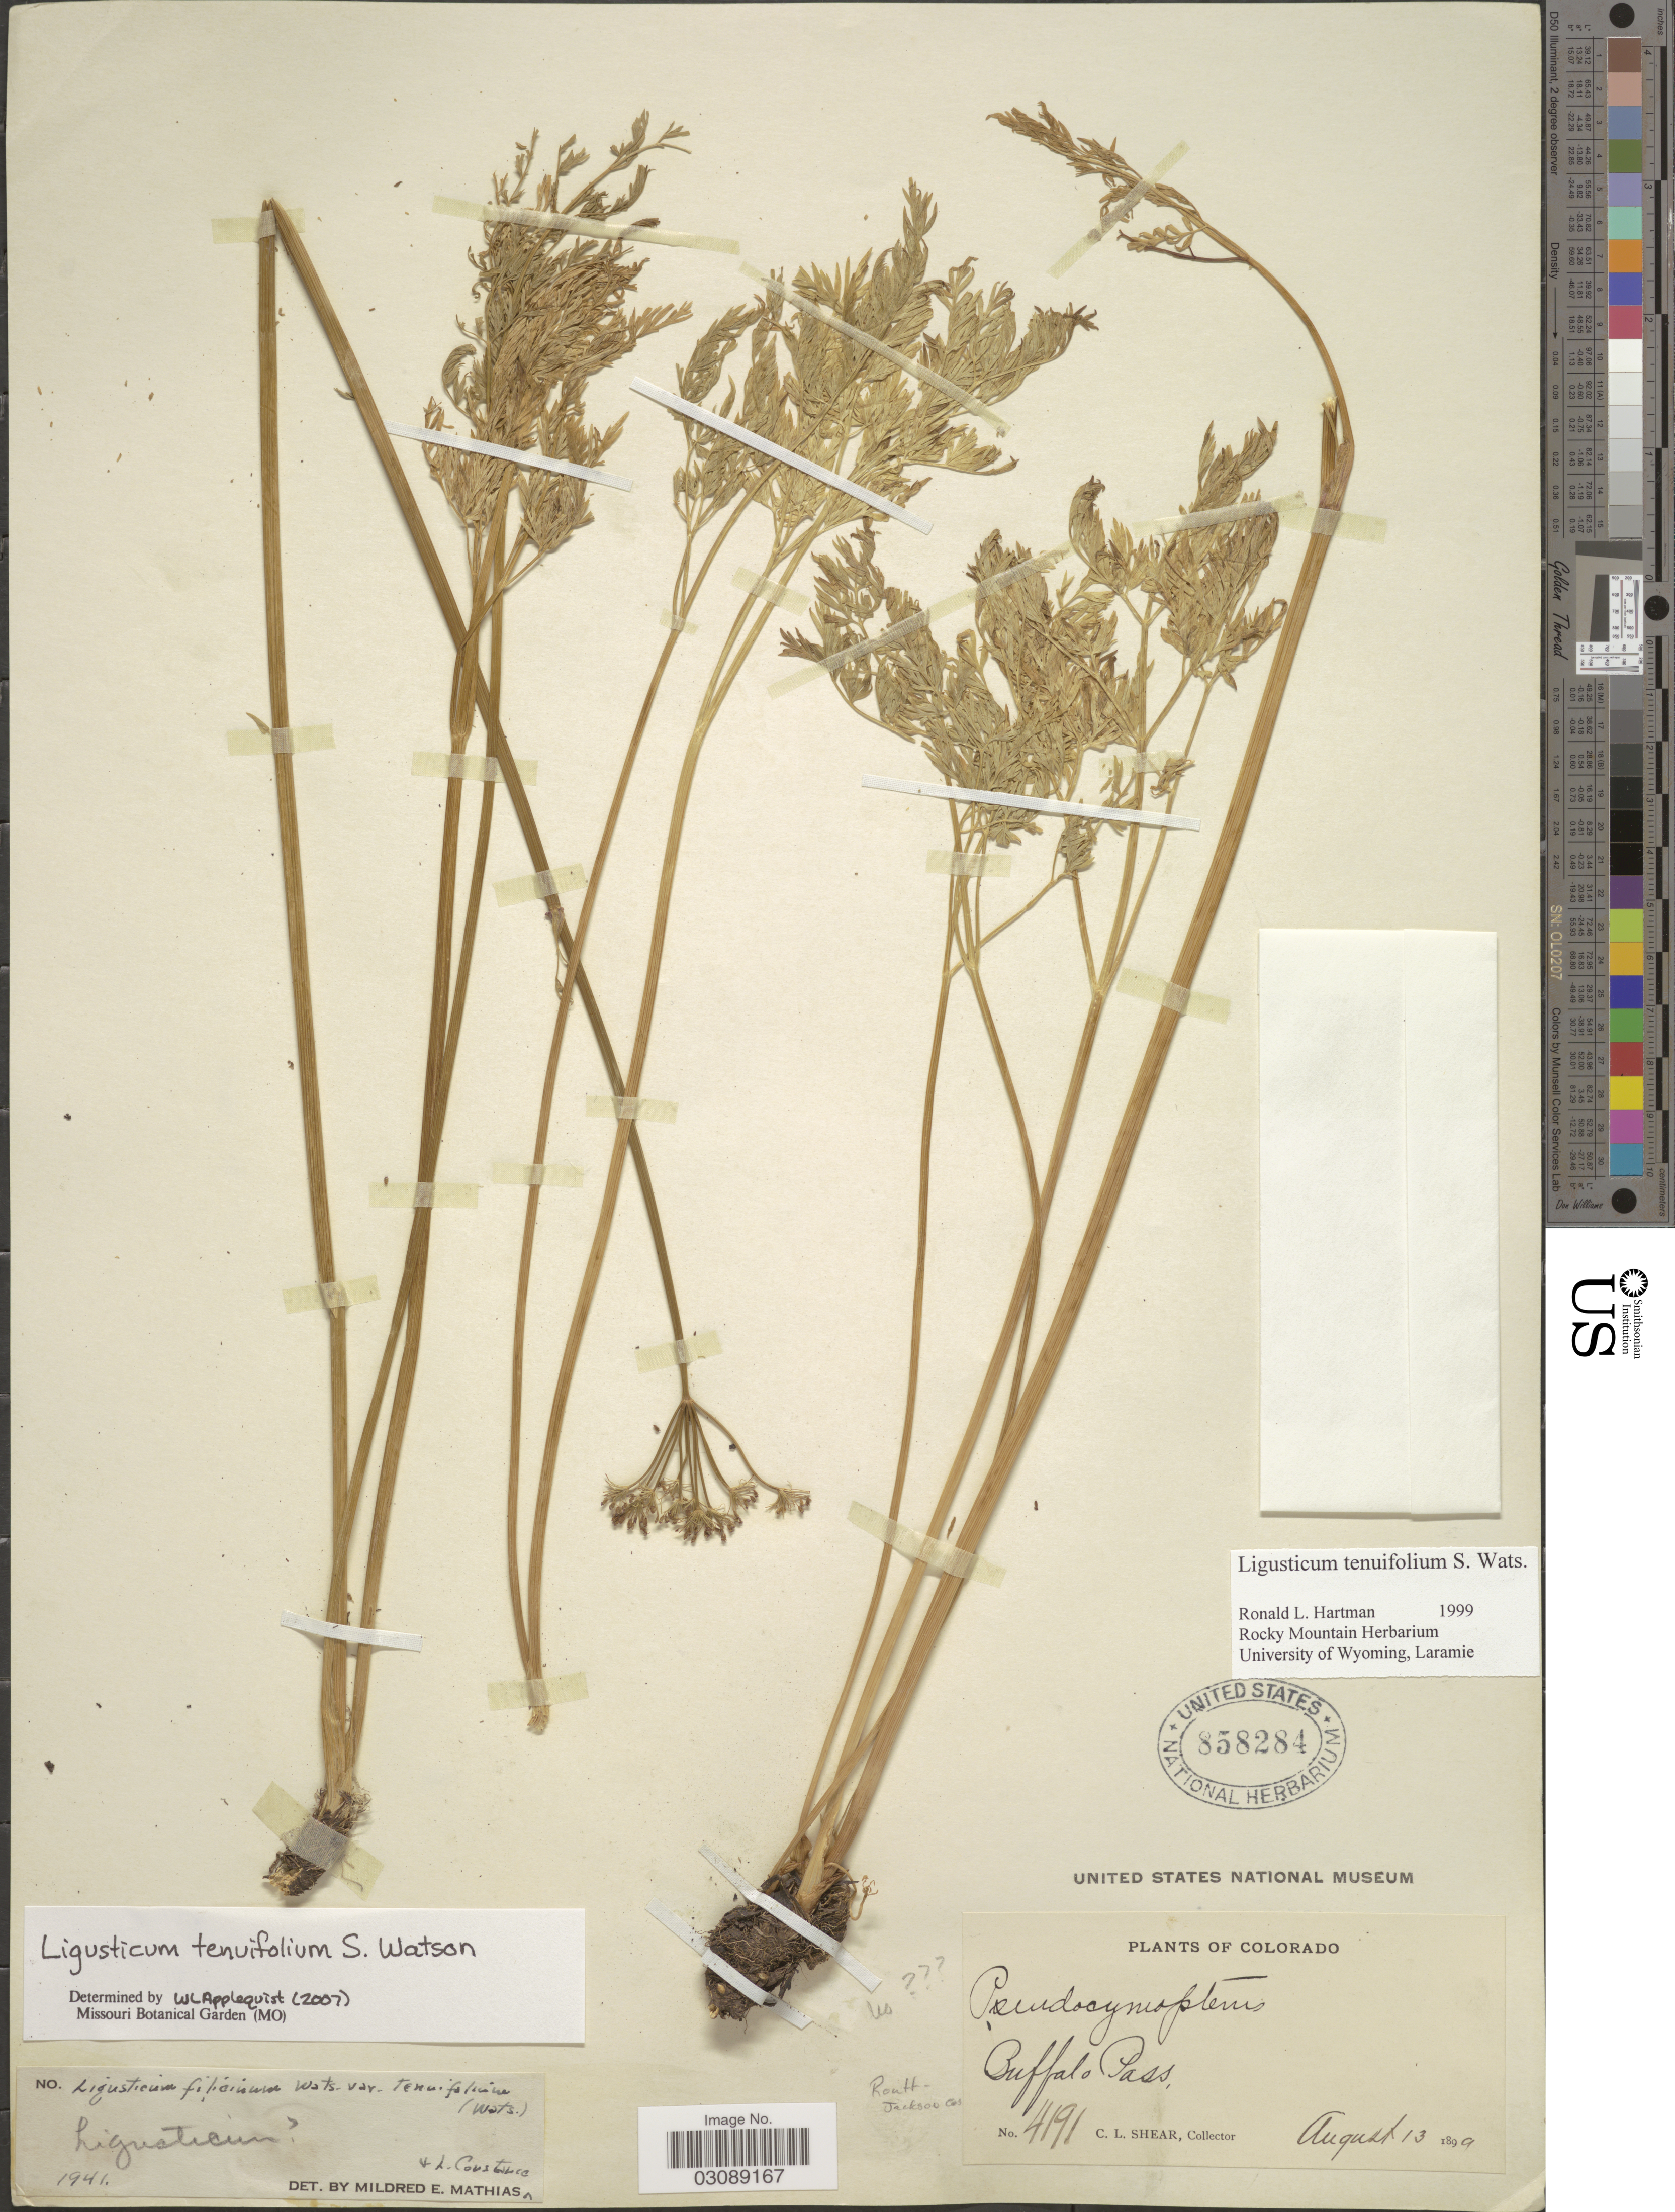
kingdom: Plantae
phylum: Tracheophyta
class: Magnoliopsida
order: Apiales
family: Apiaceae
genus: Ligusticum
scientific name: Ligusticum tenuifolium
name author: S. Watson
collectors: C. L. Shear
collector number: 4191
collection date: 1899-08-13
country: United States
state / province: Colorado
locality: Buffalo Pass, Routt-Jackson Co.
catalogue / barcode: US 858284